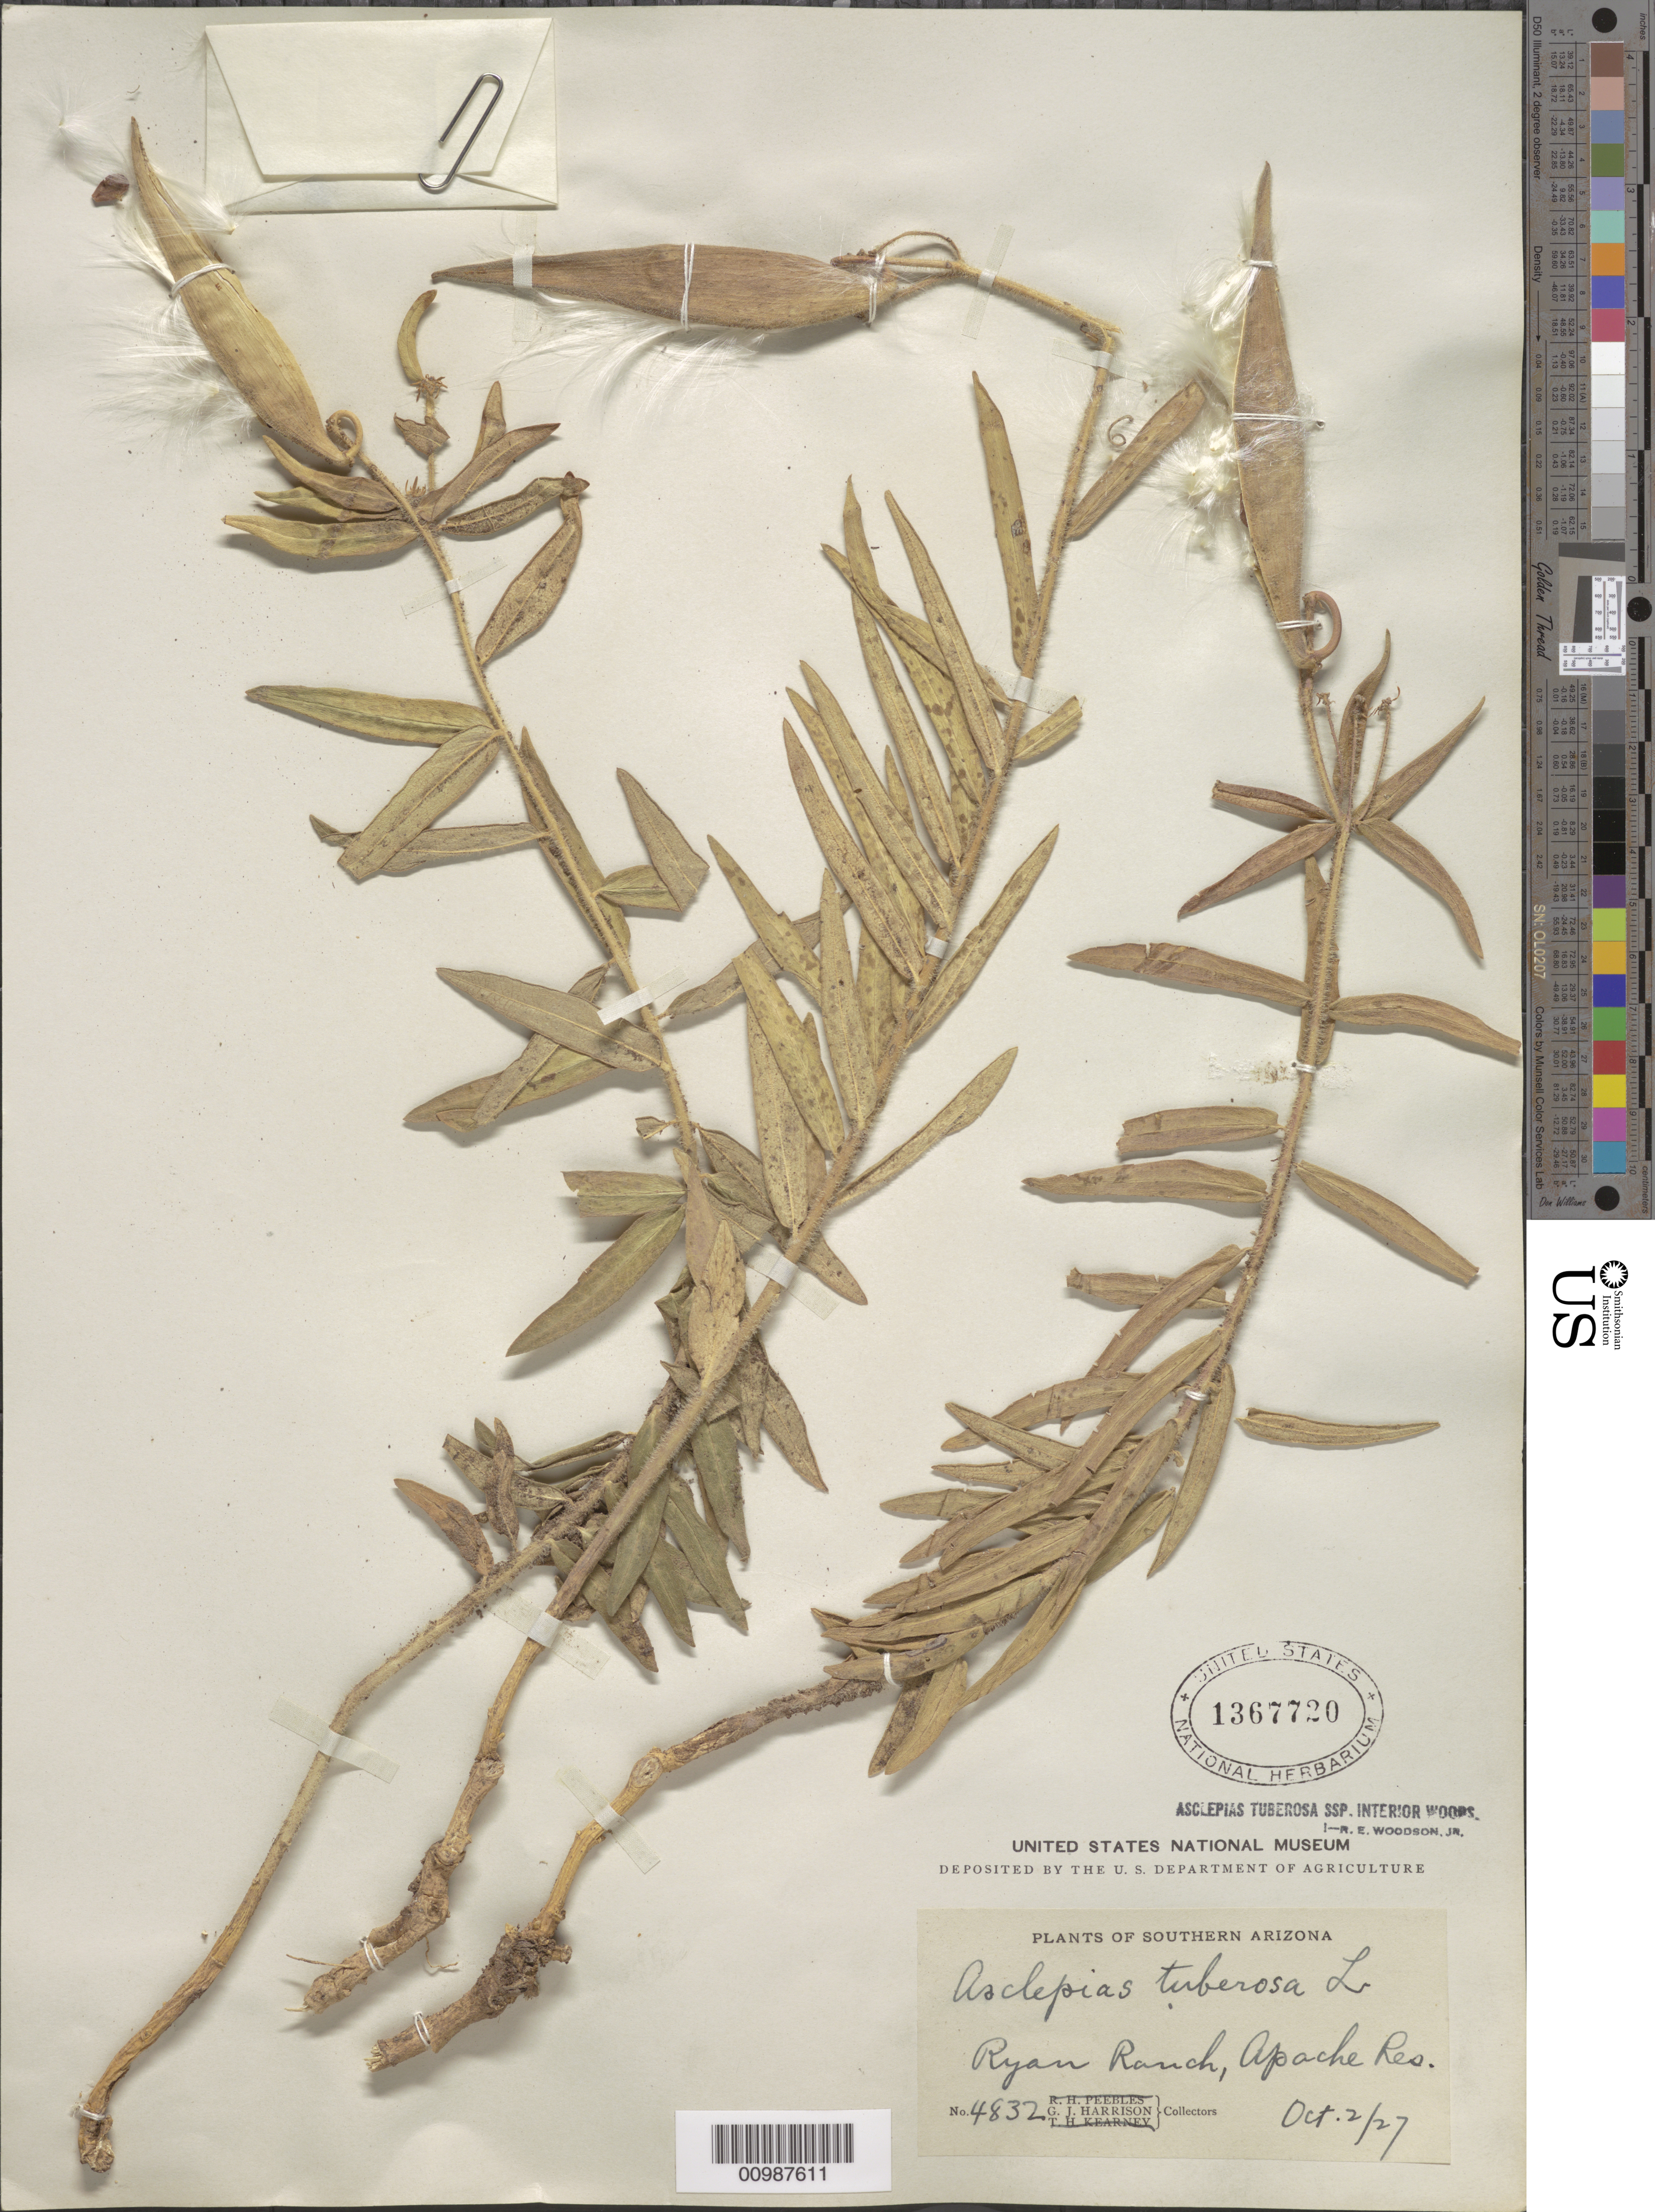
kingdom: Plantae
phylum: Tracheophyta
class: Magnoliopsida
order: Gentianales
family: Apocynaceae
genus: Asclepias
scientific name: Asclepias tuberosa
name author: L.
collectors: G. J. Harrison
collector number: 4832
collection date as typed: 02 Oct 1927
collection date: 1927-10-02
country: United States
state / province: Arizona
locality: Ryan Ranch; Apache Reservation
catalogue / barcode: US 1367720